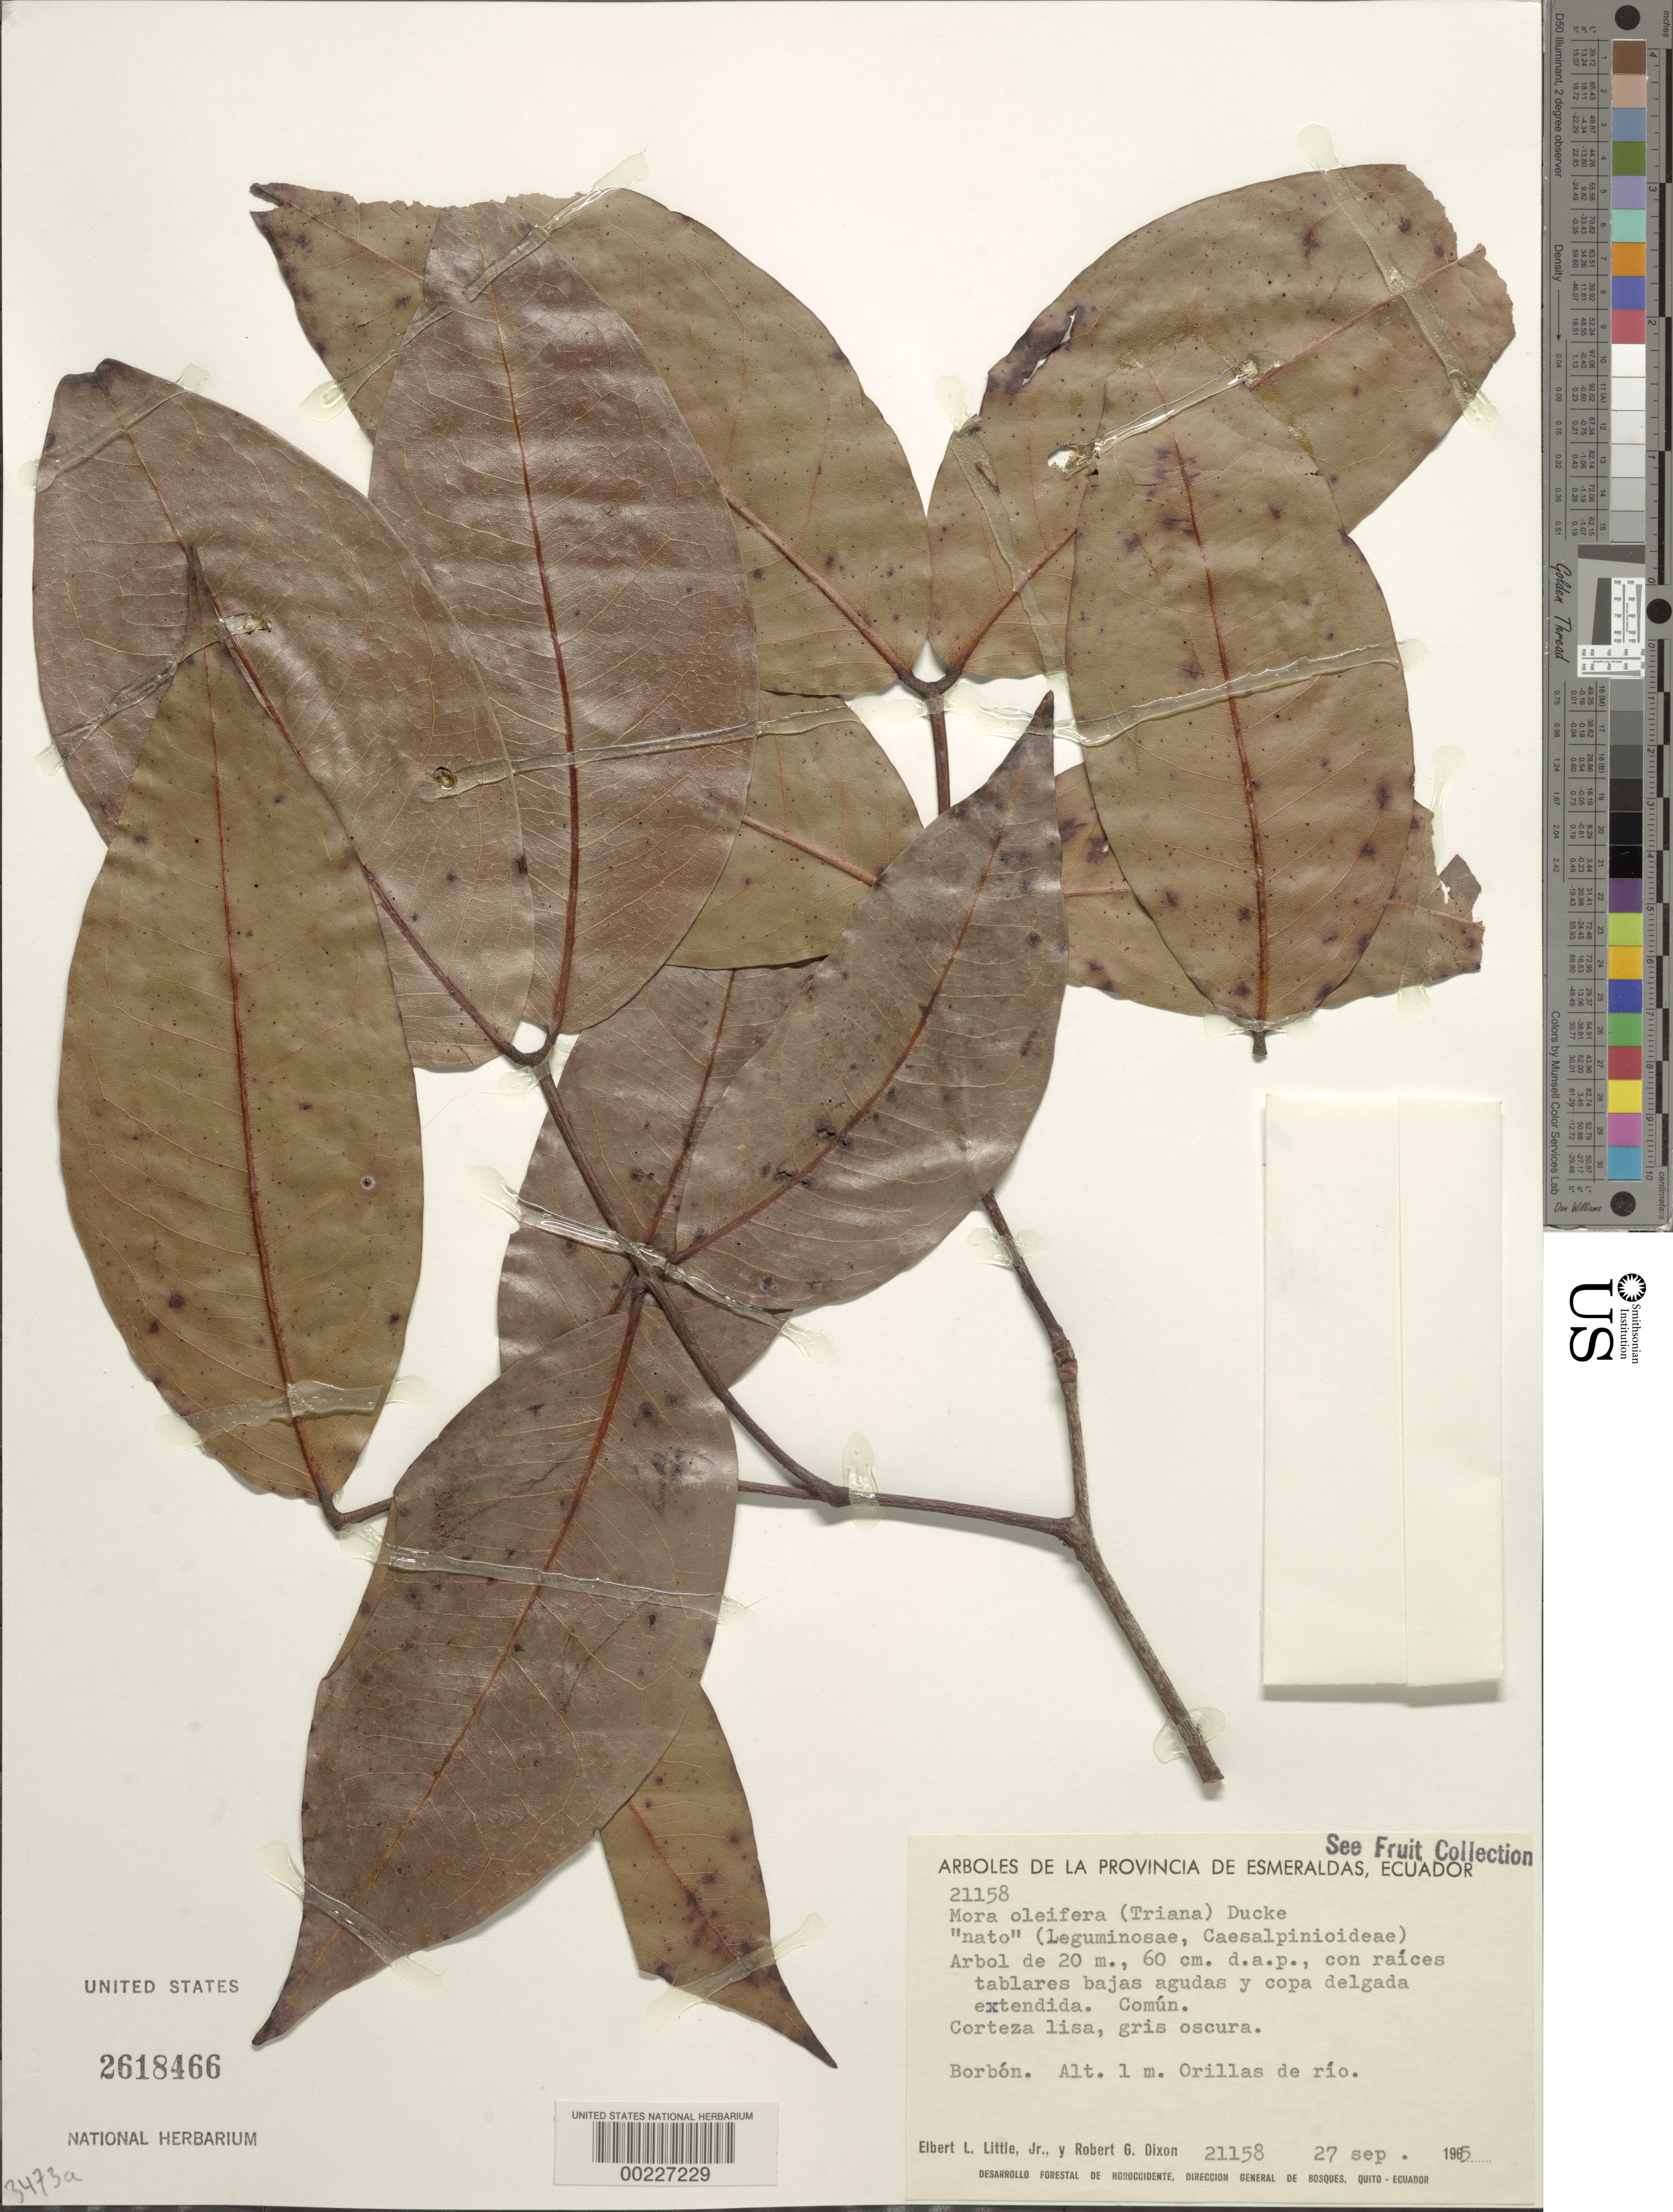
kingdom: Plantae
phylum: Tracheophyta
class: Magnoliopsida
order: Fabales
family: Fabaceae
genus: Mora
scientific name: Mora oleifera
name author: (Triana ex Hemsl.) Ducke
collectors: E. L. Little & R. G. Dixon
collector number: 21158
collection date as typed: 27 Sep 1965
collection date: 1965-09-27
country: Ecuador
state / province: Esmeraldas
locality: Borbon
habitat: Bank of river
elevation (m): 1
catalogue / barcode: US 2618466